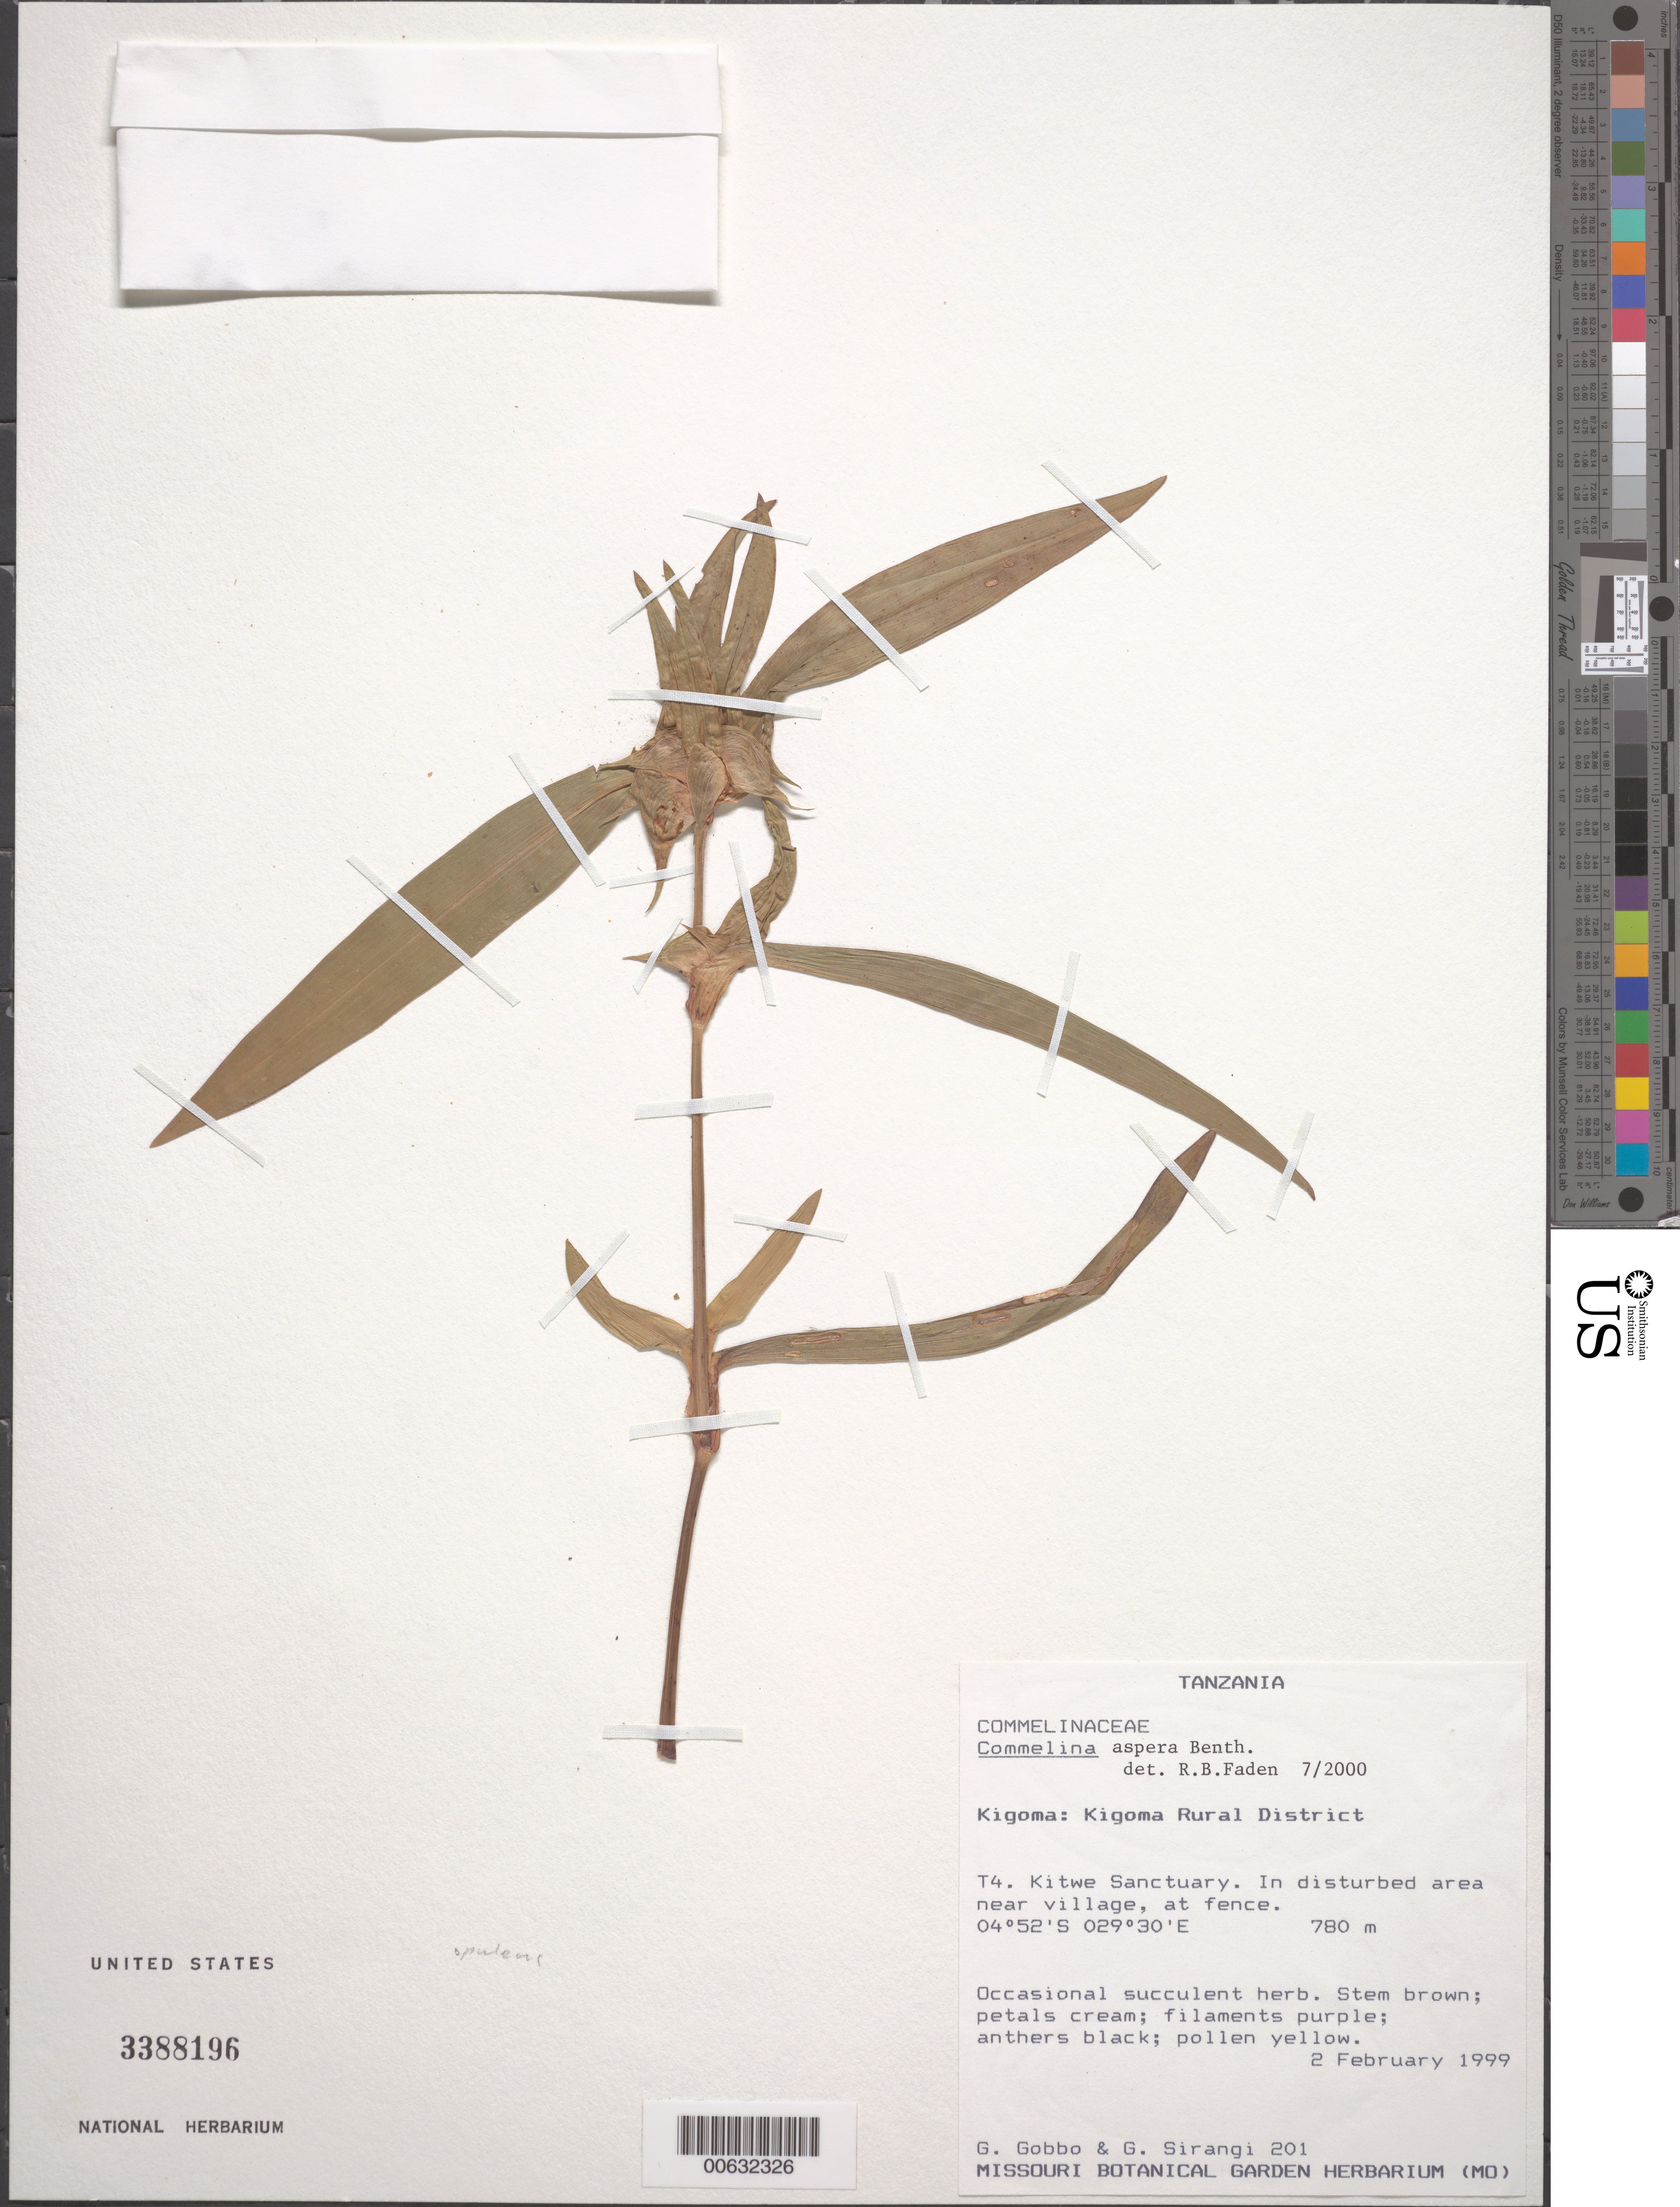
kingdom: Plantae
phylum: Tracheophyta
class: Liliopsida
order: Commelinales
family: Commelinaceae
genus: Commelina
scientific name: Commelina aspera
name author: G. Don ex Benth.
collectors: G. Gobbo & G. Sirangi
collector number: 201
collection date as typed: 02 Feb 1999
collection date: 1999-02-02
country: Tanzania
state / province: Kigoma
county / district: Kigoma Rural Dist.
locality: T4, kitwe sanctuary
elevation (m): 780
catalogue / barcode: US 3388196